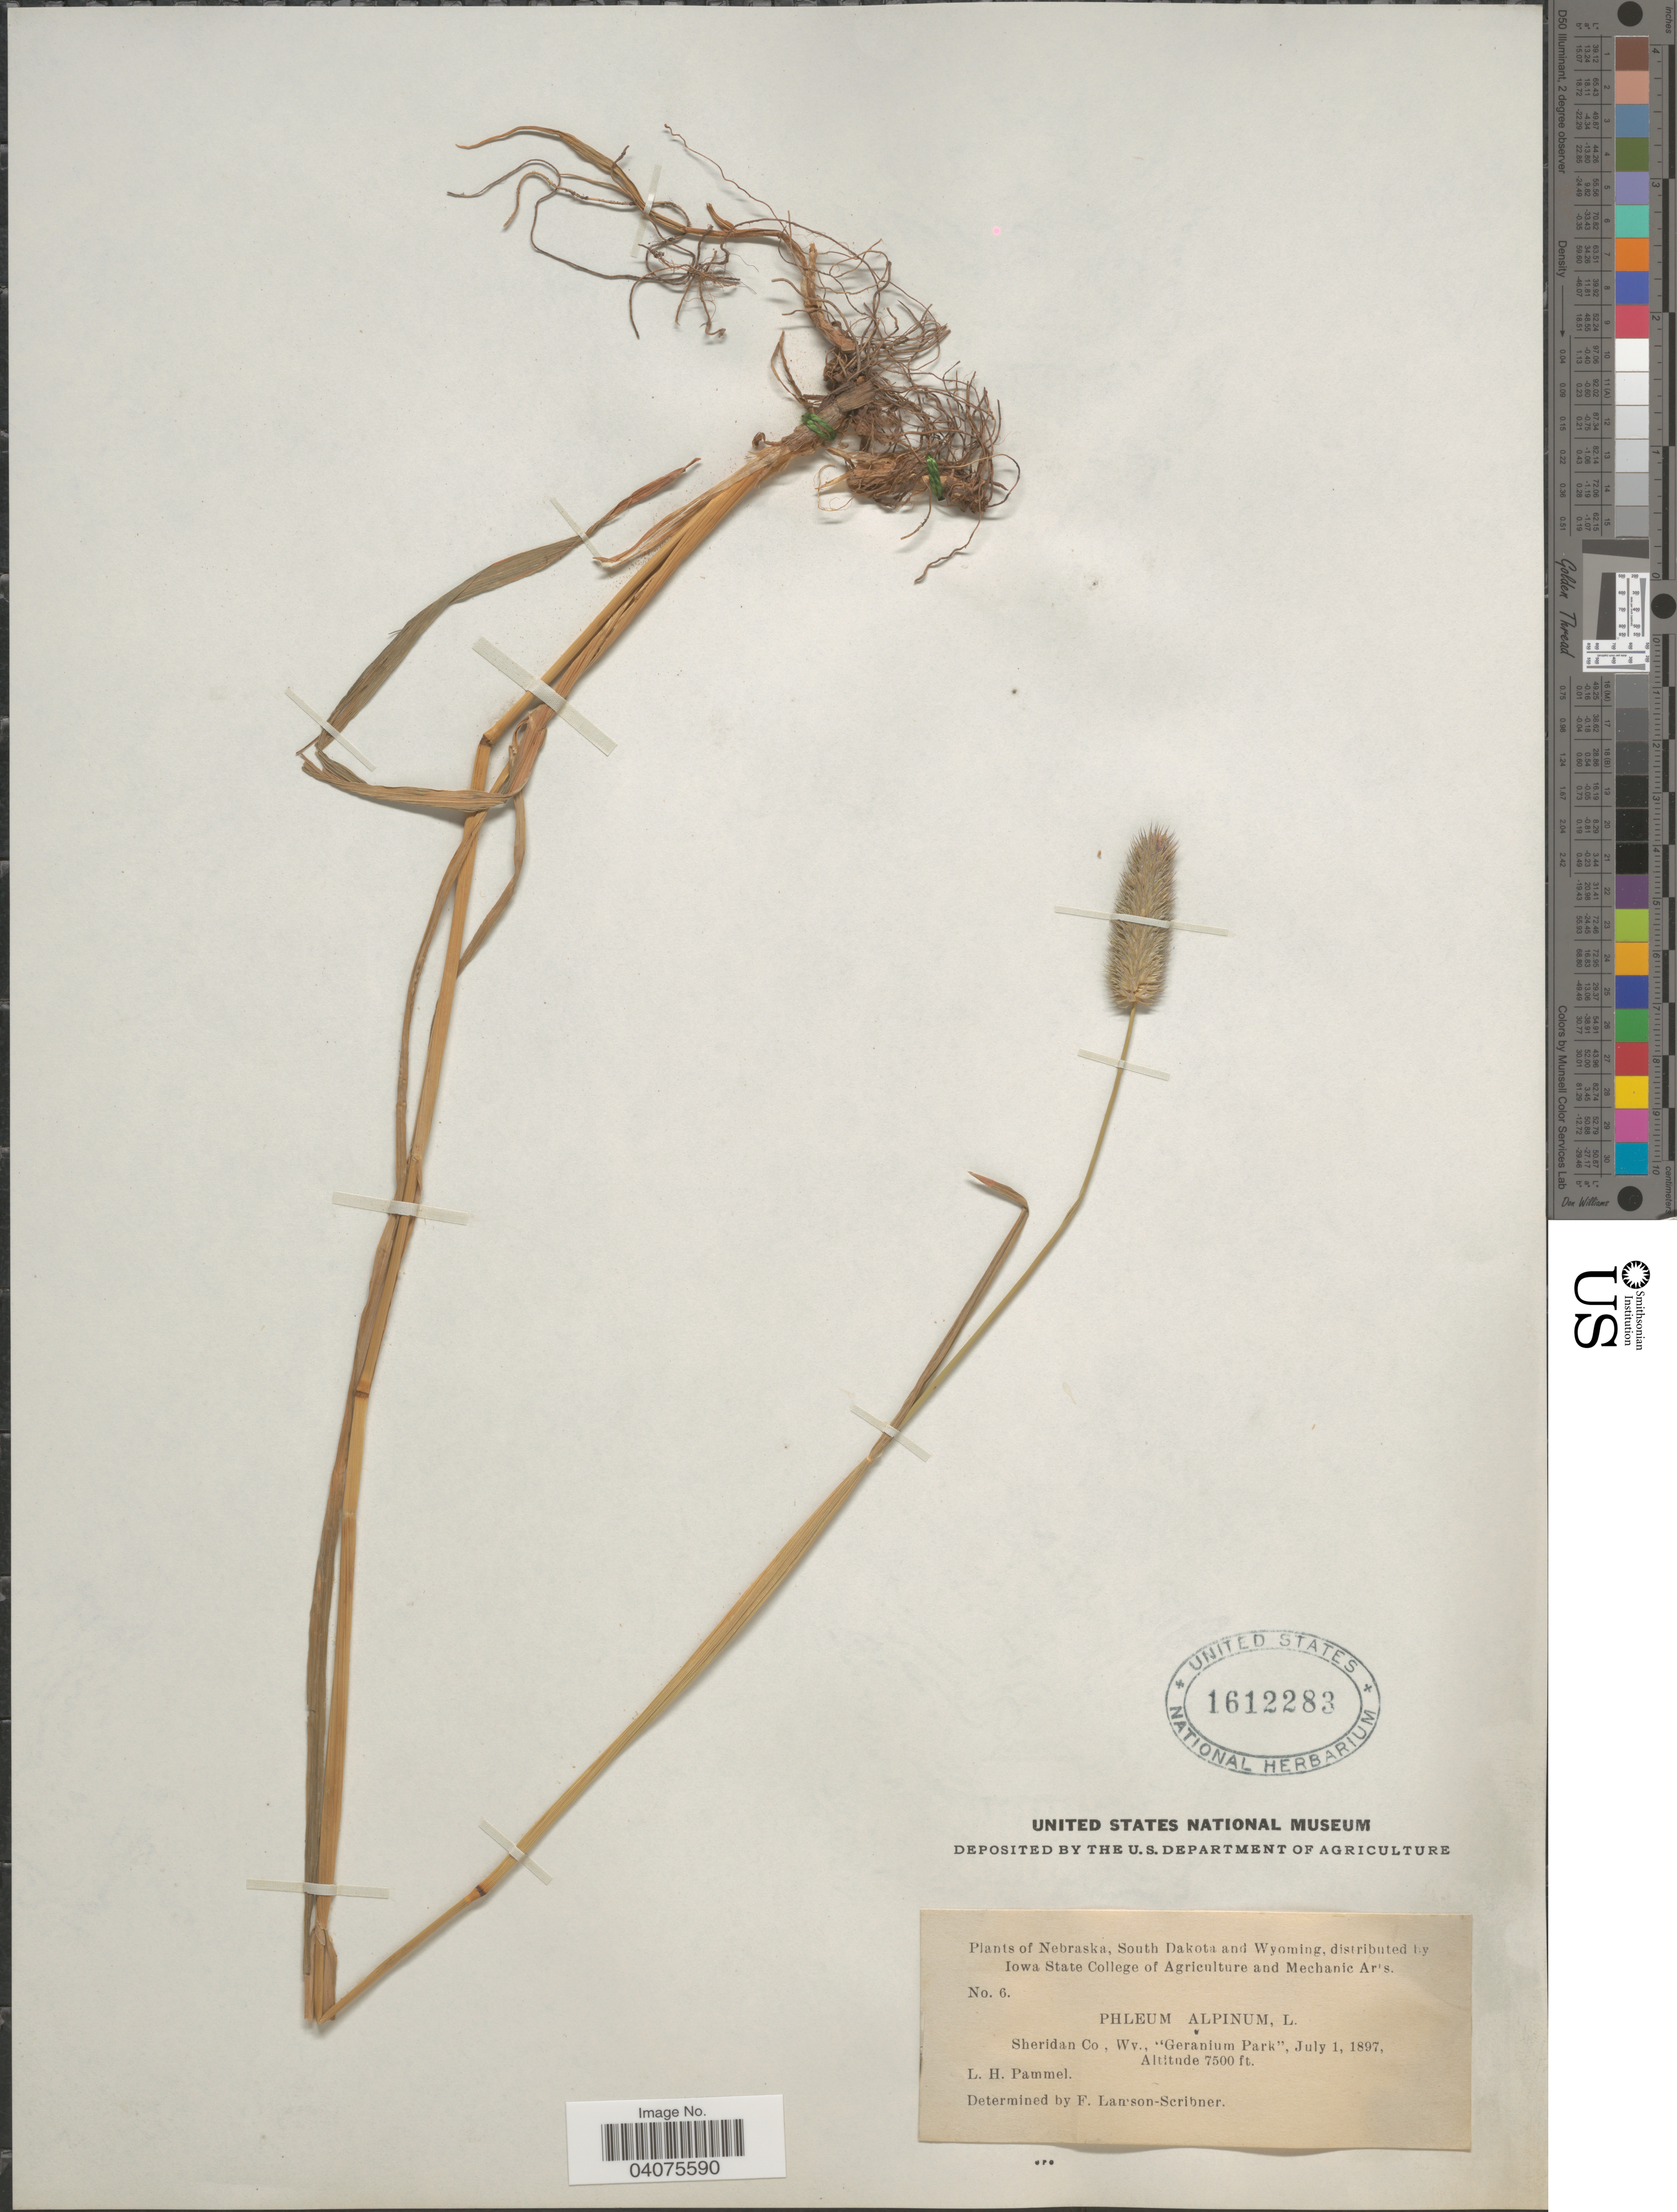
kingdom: Plantae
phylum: Tracheophyta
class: Liliopsida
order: Poales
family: Poaceae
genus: Phleum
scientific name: Phleum alpinum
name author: L.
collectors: L. Pammel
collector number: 6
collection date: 1897-07-01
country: United States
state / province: Wyoming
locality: Sheridan Co, "Geranium Park".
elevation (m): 2286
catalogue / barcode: US 1612283